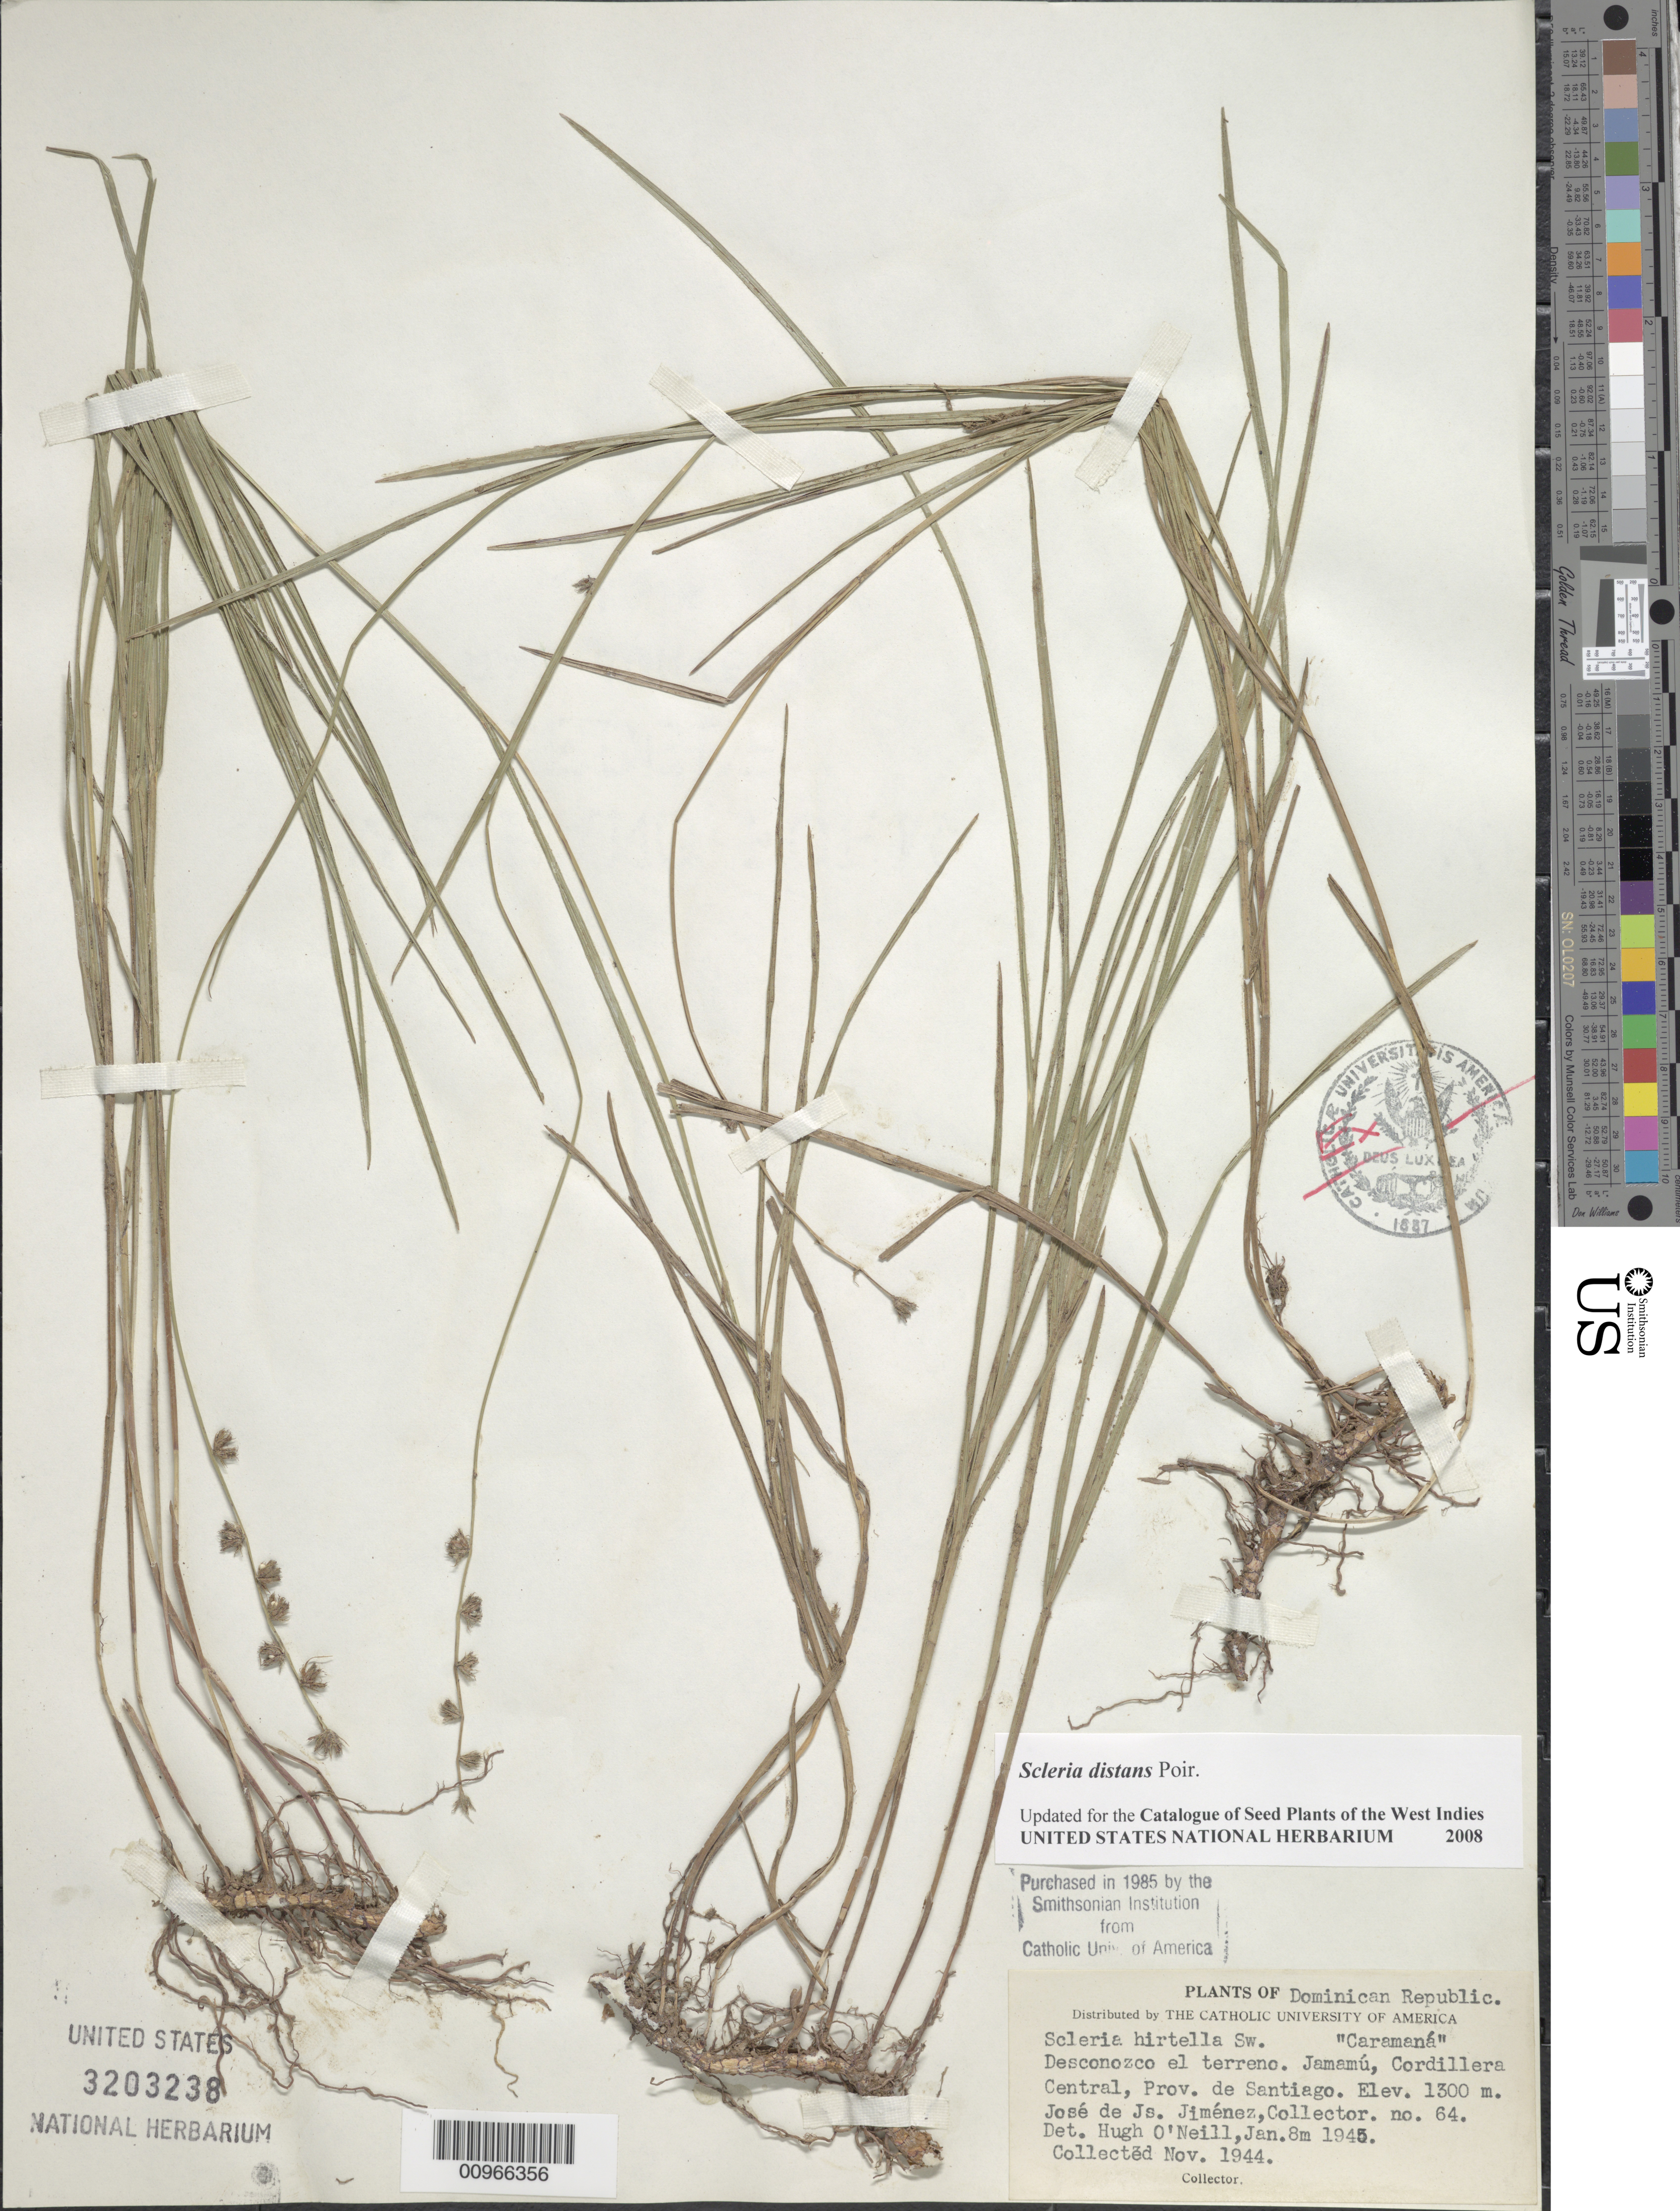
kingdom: Plantae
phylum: Tracheophyta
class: Liliopsida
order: Poales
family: Cyperaceae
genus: Scleria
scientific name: Scleria distans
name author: Poir.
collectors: J. J. Jiménez Almonte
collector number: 64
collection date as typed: Nov 1944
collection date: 1944-11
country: Dominican Republic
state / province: Santiago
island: Hispaniola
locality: Jamamú, Cordillera Central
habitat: Desconozco el terreno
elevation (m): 1300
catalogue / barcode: US 3203238